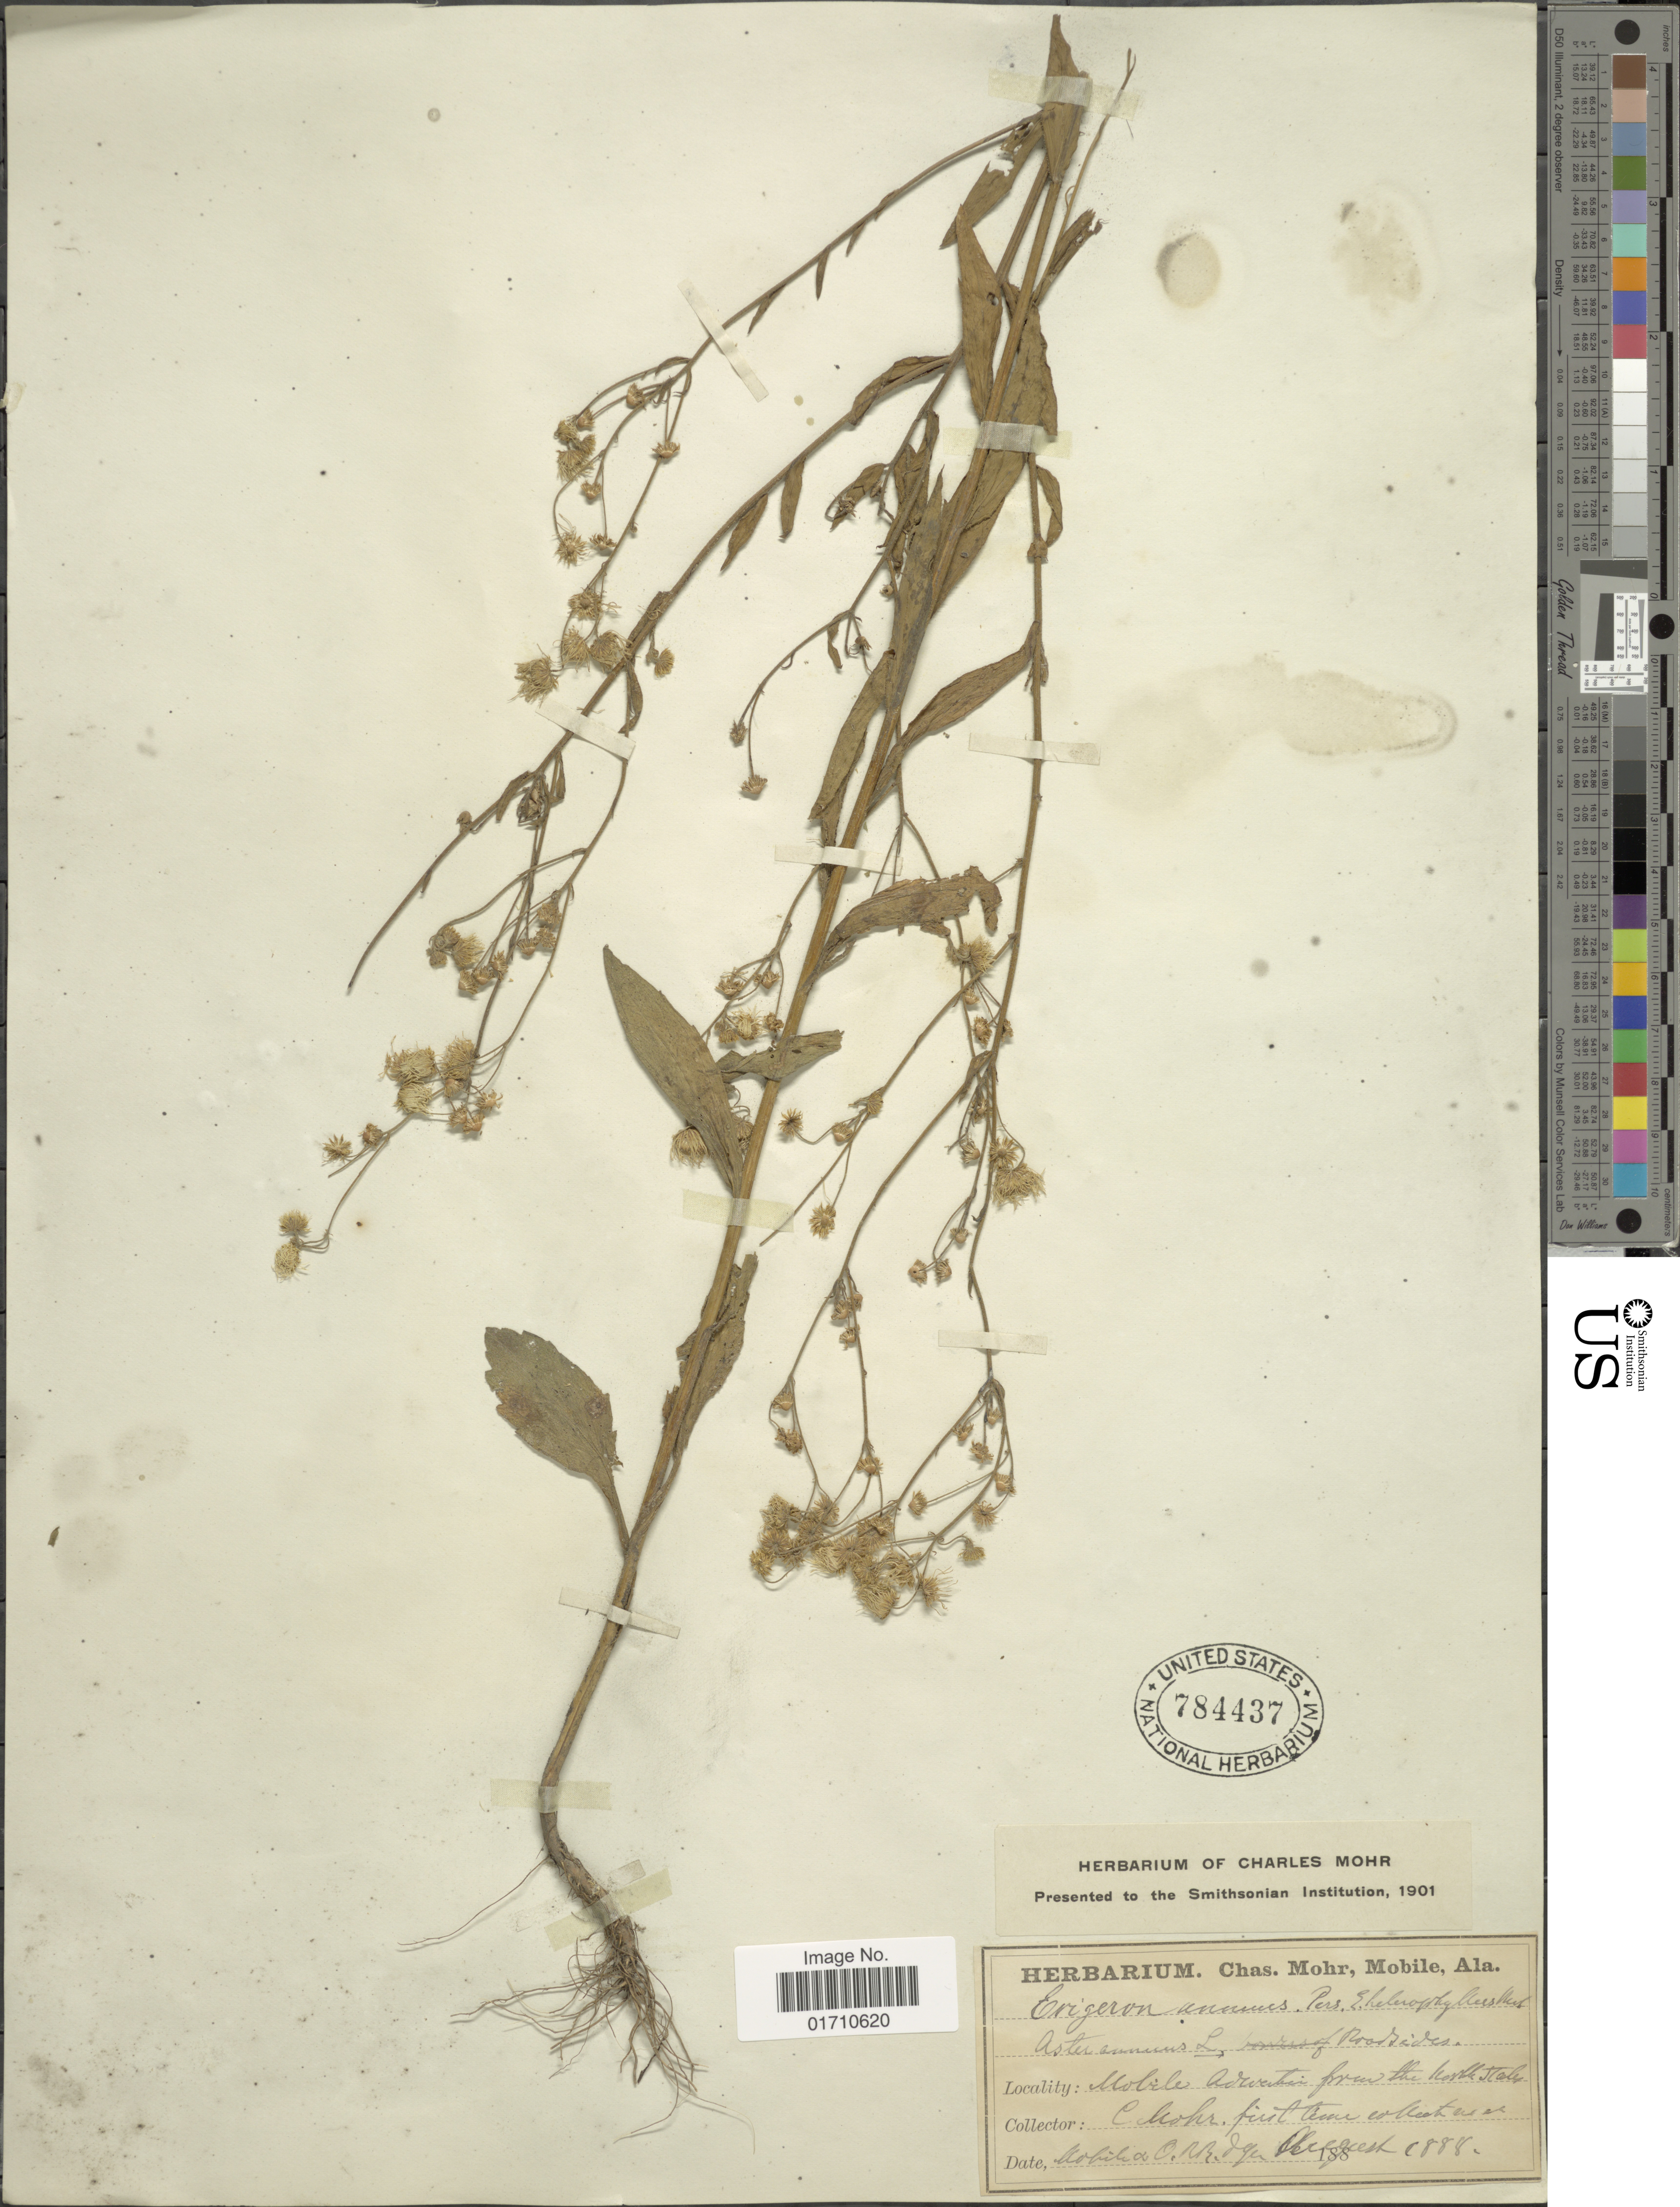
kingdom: Plantae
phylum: Tracheophyta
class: Magnoliopsida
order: Asterales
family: Asteraceae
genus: Erigeron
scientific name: Erigeron annuus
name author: (L.) Pers.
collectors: C. T. Mohr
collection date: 1888-08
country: United States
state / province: Alabama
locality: Mobile Adventure from the [illegible text]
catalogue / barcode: US 784437